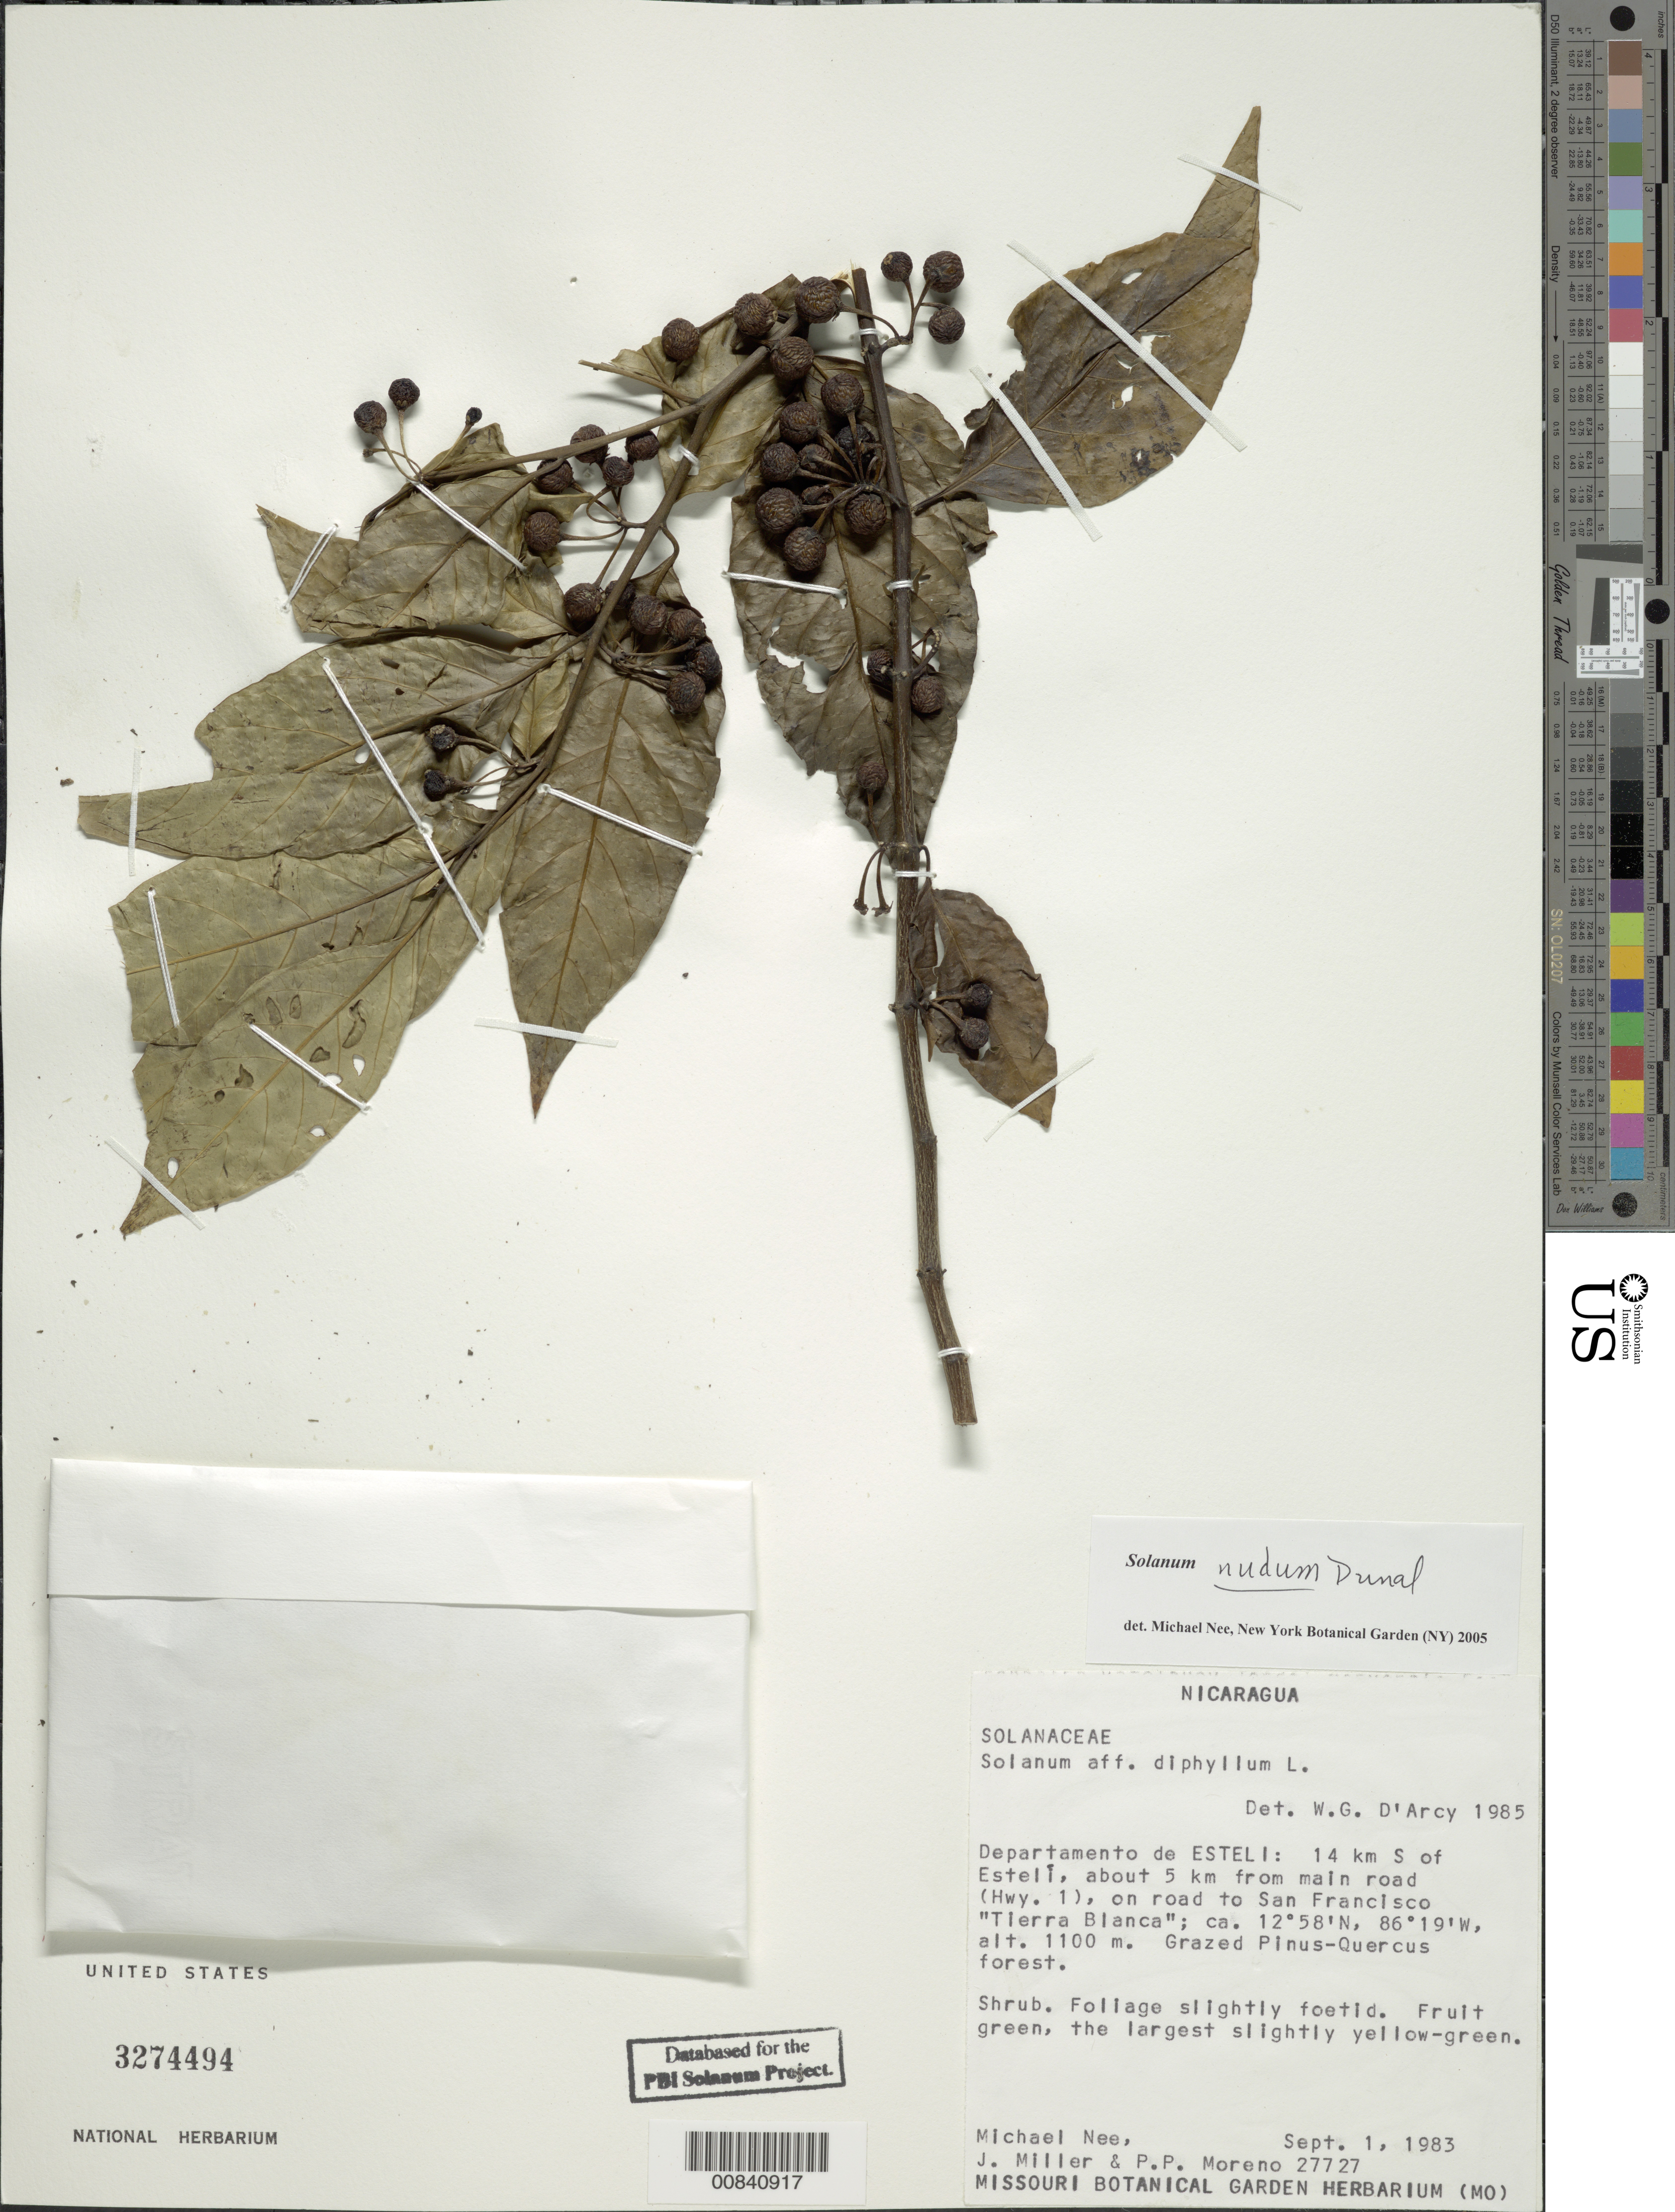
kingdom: Plantae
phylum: Tracheophyta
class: Magnoliopsida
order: Solanales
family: Solanaceae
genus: Solanum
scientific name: Solanum nudum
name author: Dunal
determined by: Nee, Michael H.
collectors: M. Nee & P. Moreno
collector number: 27727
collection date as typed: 1 Sep 1983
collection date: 1983-09-01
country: Nicaragua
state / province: Esteli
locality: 14 km S of Esteli, about 5 km from main road (Hwy. 1), on road to San Francisco "Tierra Blanca"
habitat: Grazed Pinus-Quercus forest.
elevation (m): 1100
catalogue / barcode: US 3274494